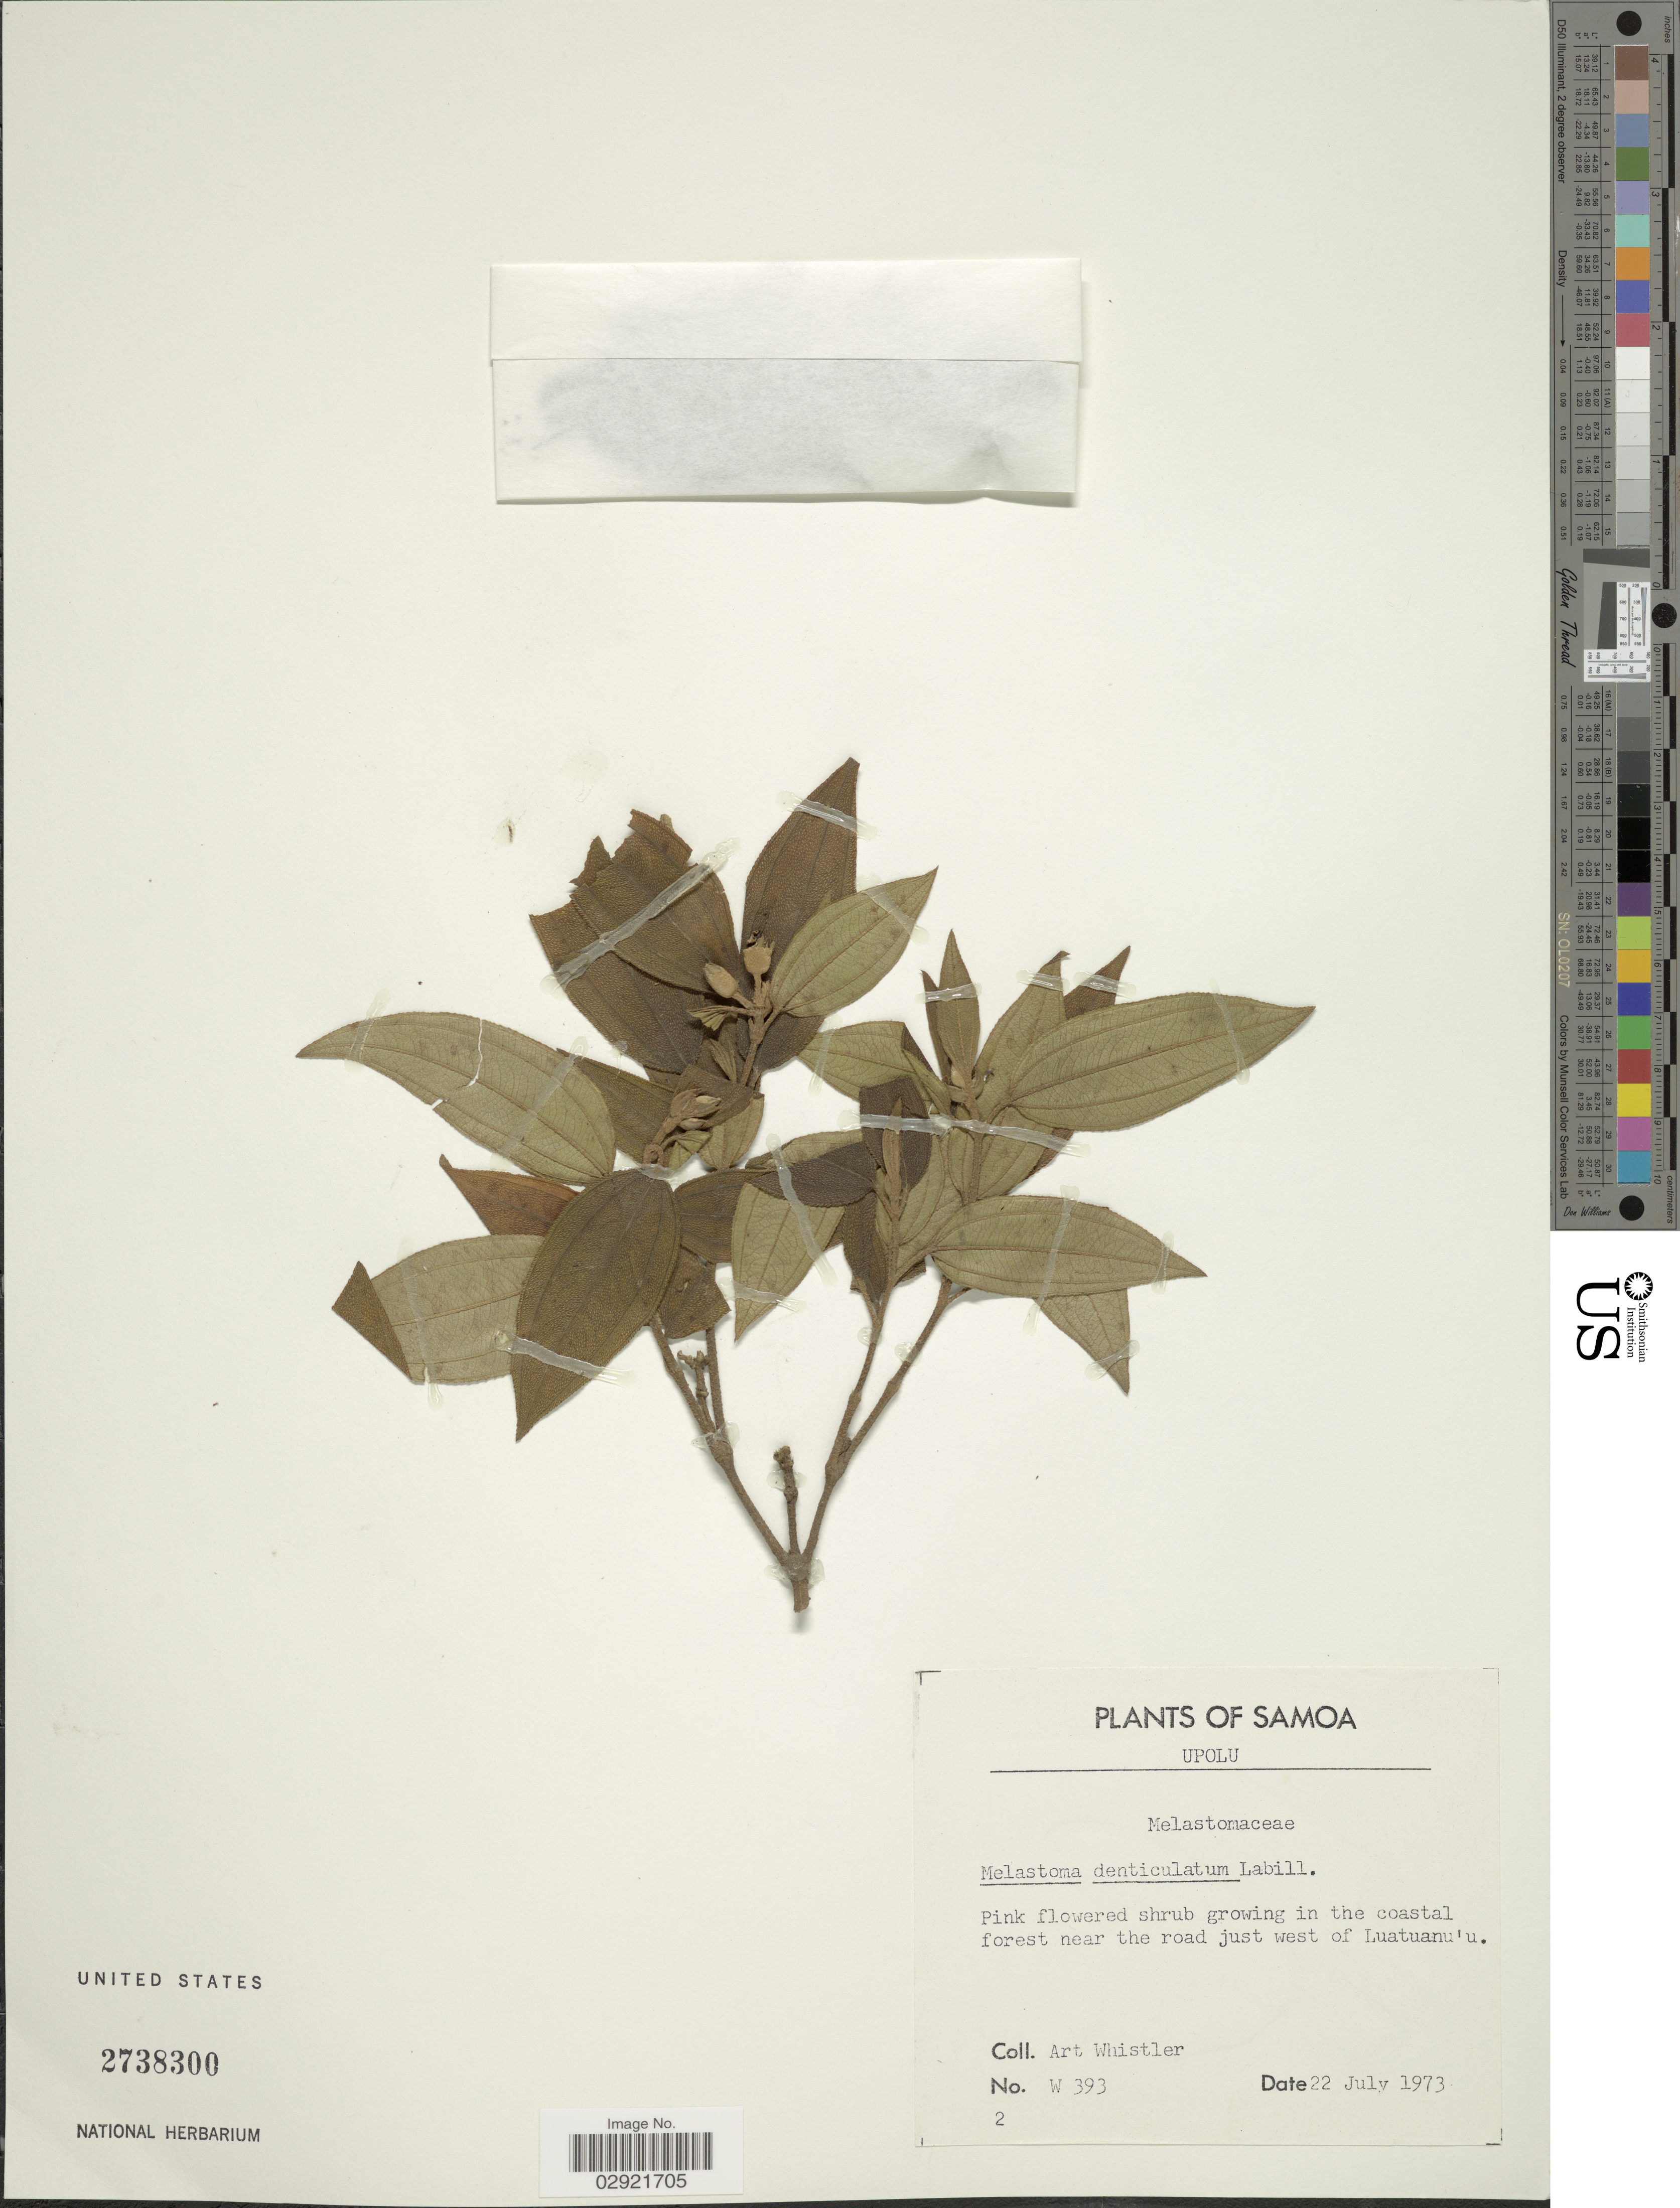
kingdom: Plantae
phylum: Tracheophyta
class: Magnoliopsida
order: Myrtales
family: Melastomataceae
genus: Melastoma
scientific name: Melastoma malabathricum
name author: L.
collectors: A. Whistler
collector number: W393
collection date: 1973-07-22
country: Samoa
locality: Samoa. Upolu. Growing in the coastal forest near the road just west of Luatuanu'u.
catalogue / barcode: US 2738300